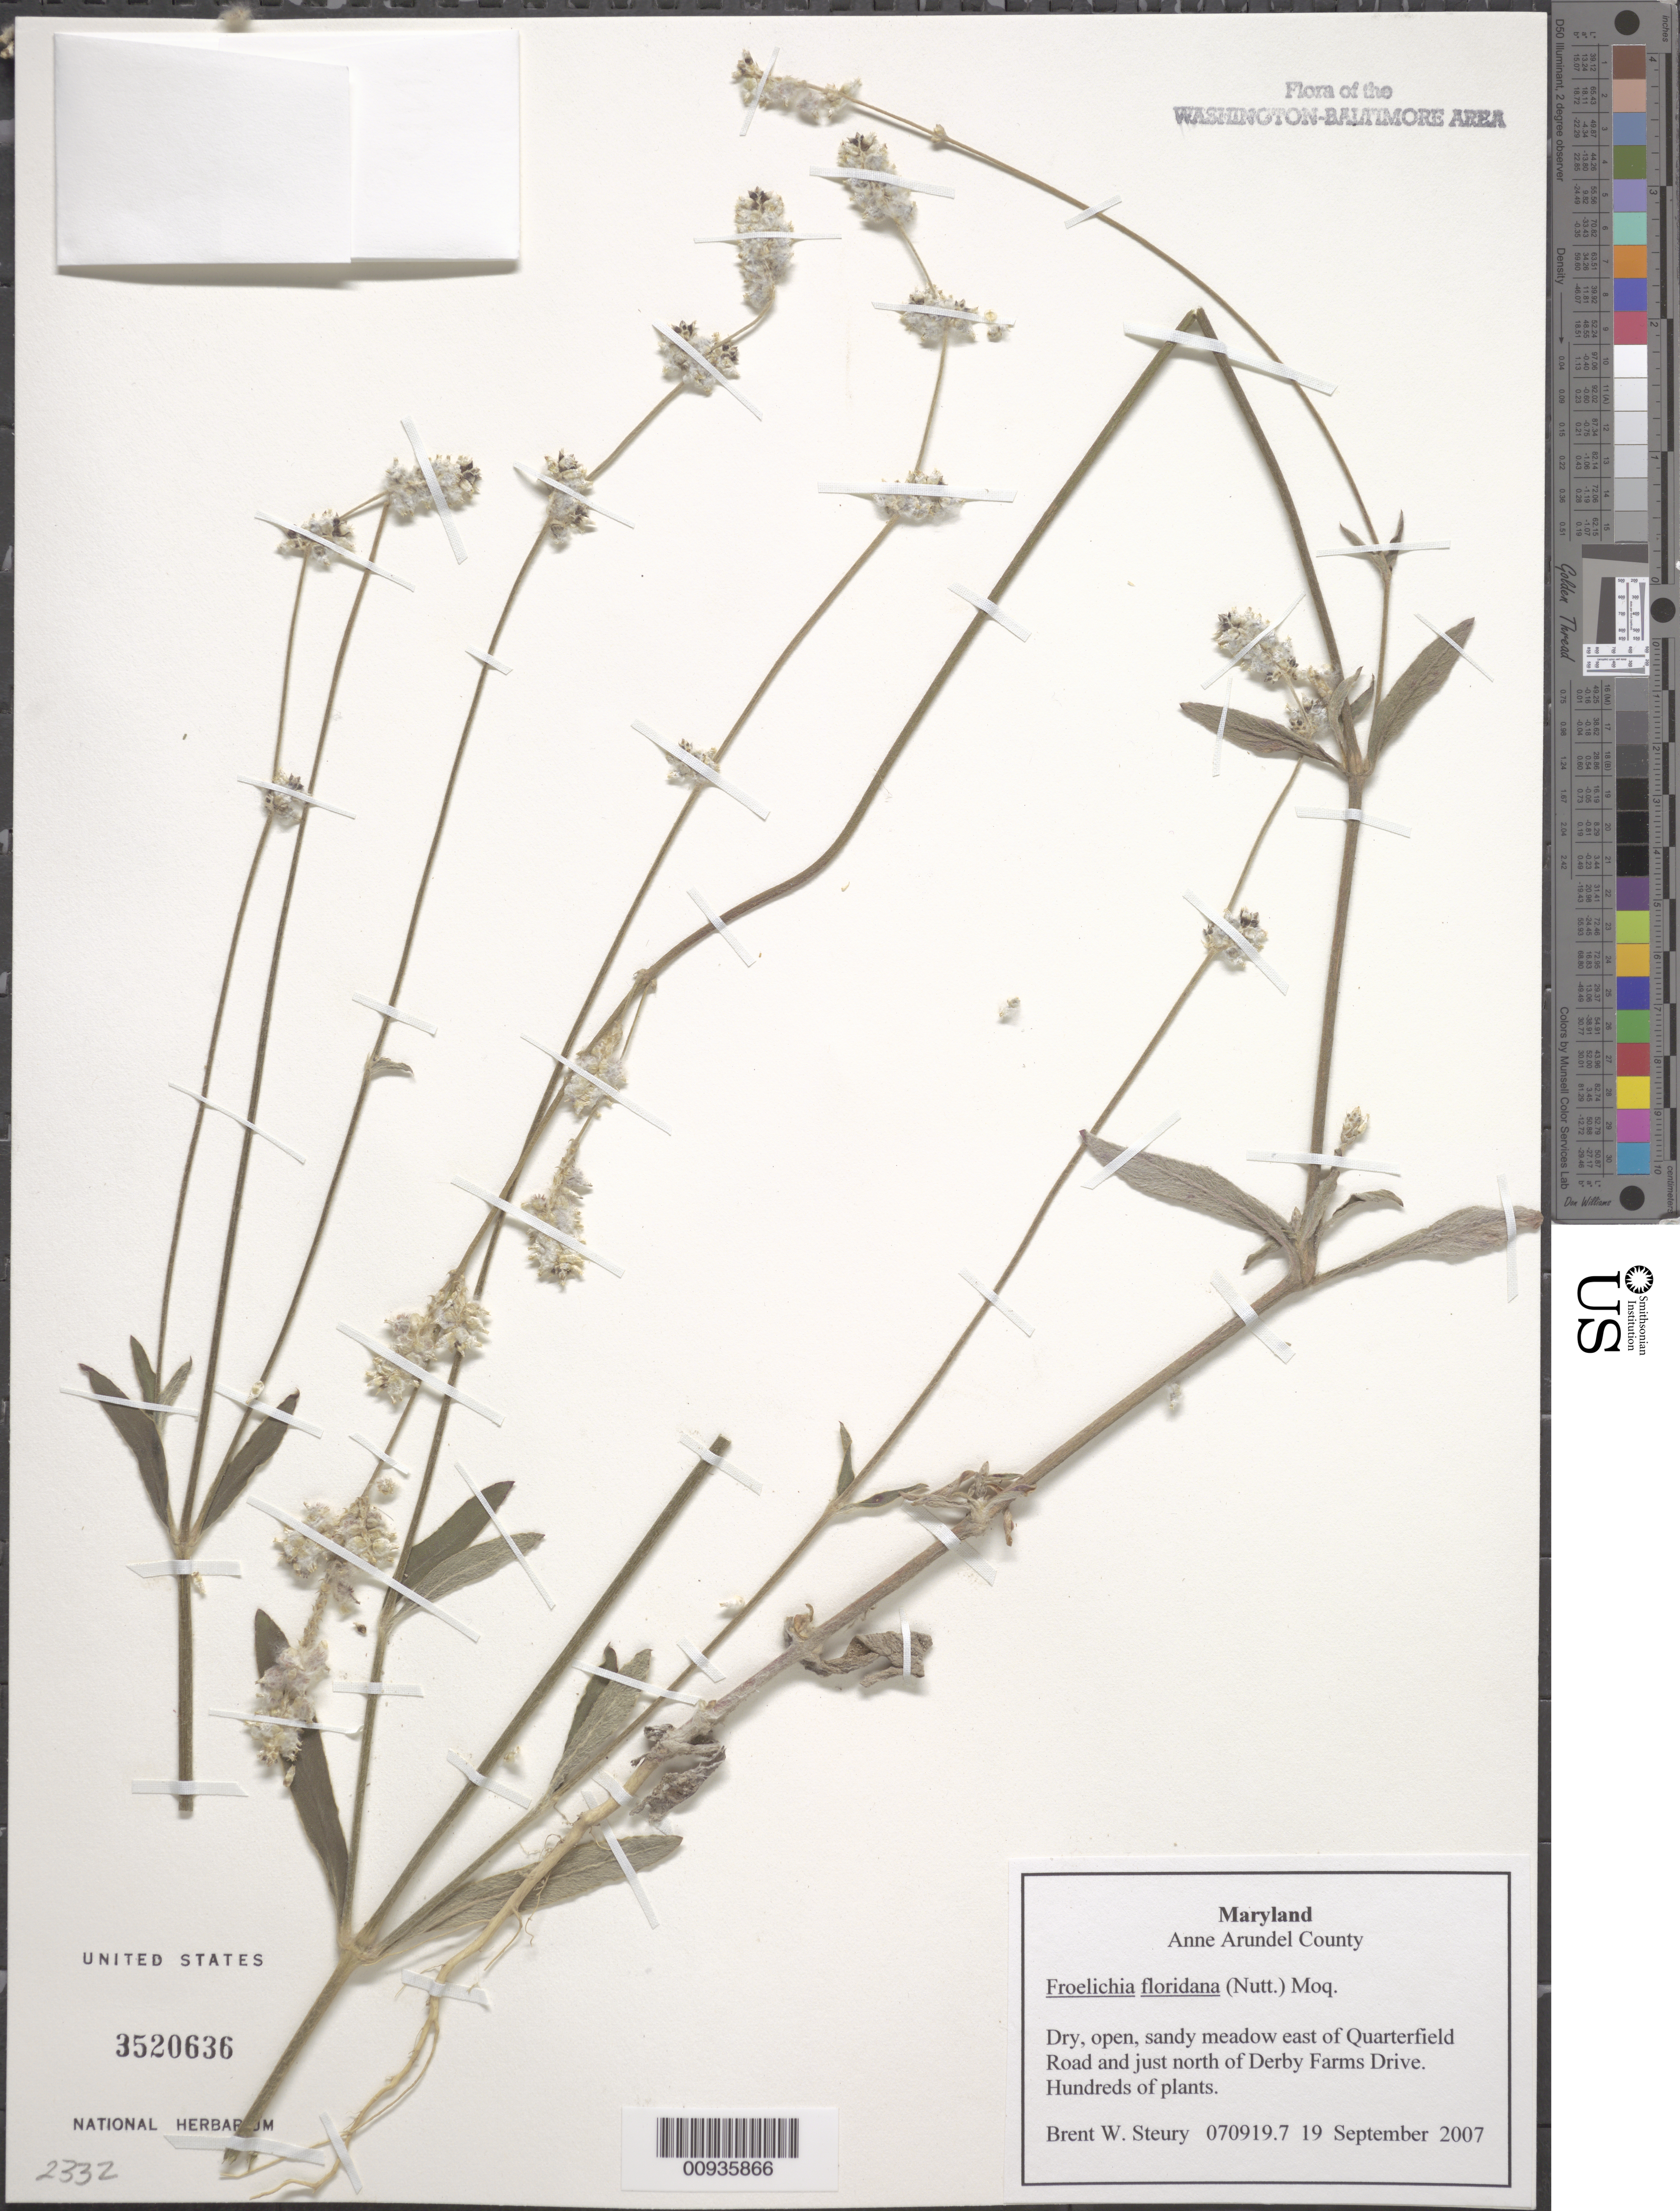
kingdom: Plantae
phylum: Tracheophyta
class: Magnoliopsida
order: Caryophyllales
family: Amaranthaceae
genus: Froelichia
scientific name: Froelichia floridana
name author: (Nutt.) Moq.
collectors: B. Steury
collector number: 070919.7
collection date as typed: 19 September 2007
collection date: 2007-09-19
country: United States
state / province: Maryland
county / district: Anne Arundel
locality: East of Quarterfield Road and north of Derby Farms Drive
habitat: Dry, open, sandy meadow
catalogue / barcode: US 3520636